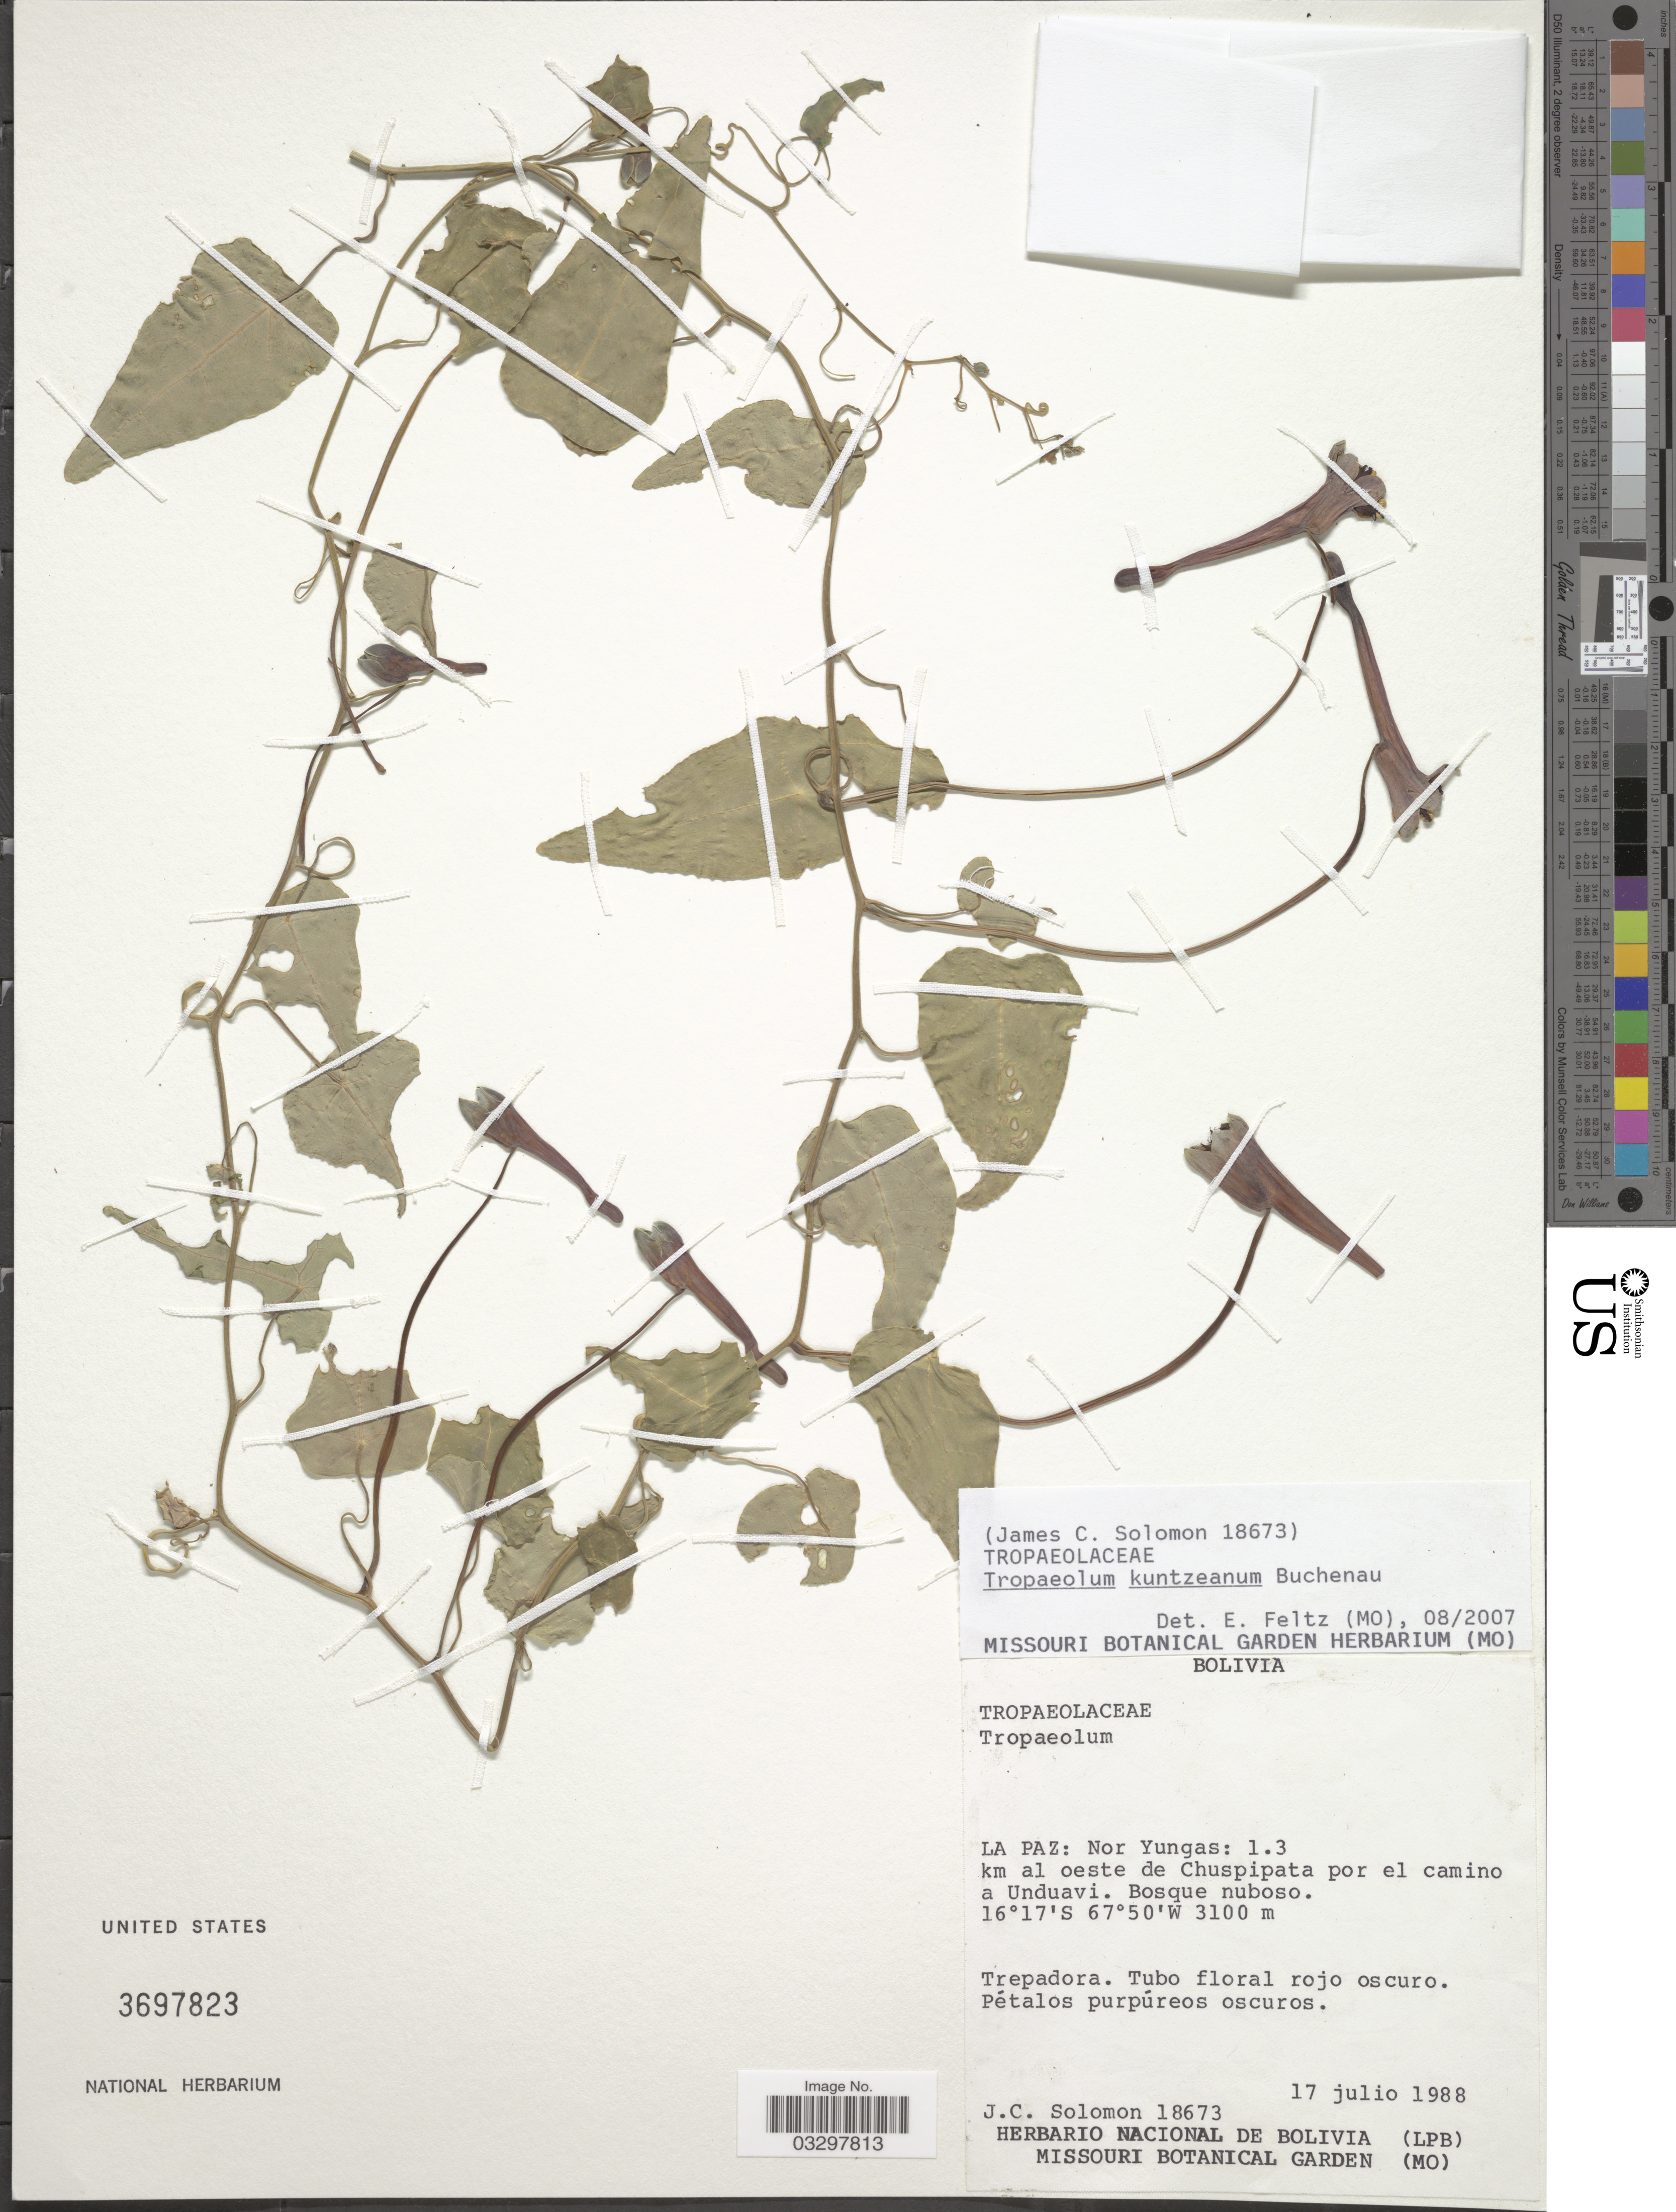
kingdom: Plantae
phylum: Tracheophyta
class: Magnoliopsida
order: Brassicales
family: Tropaeolaceae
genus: Tropaeolum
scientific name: Tropaeolum kuntzeanum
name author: Buchenau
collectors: J. C. Solomon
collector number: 18673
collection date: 1988-07-17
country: Bolivia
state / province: La Paz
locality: Nor Yungas: 1.3 km al oeste de Chuspipata por el camino a Unduavi.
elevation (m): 3100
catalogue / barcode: US 3697823